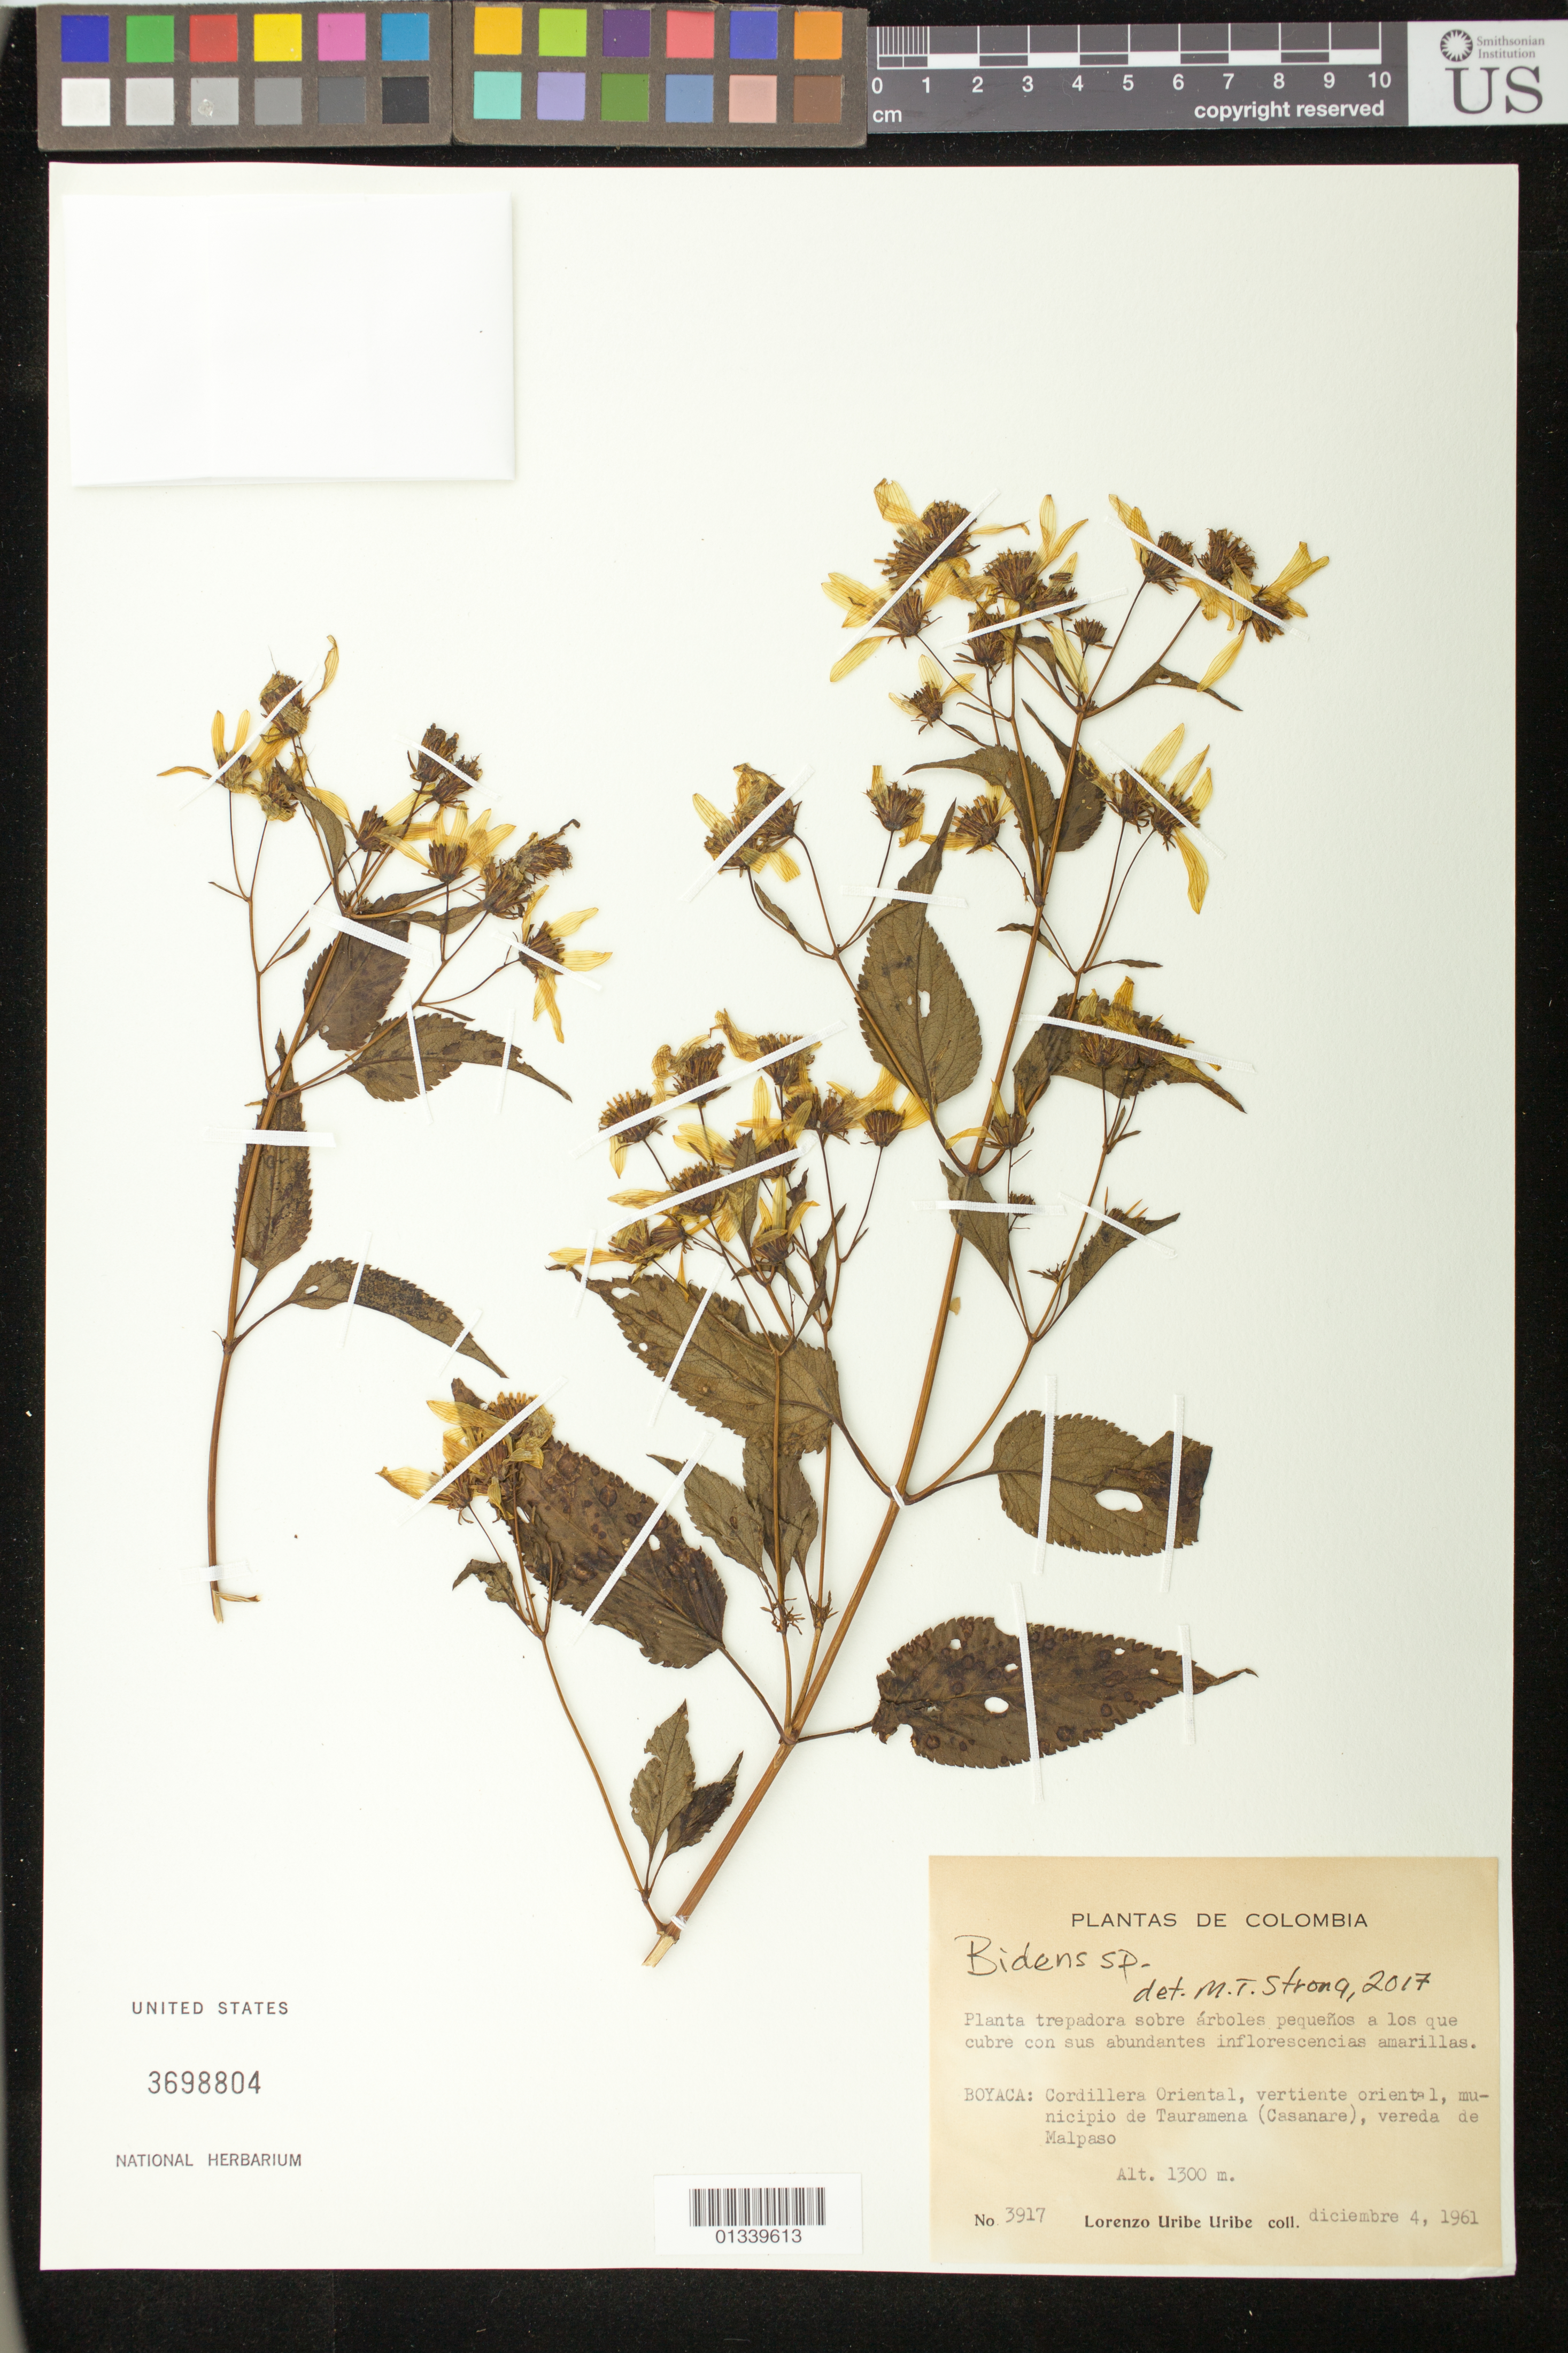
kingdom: Plantae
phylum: Tracheophyta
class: Magnoliopsida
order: Asterales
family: Asteraceae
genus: Bidens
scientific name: Bidens squarrosa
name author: Kunth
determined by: Liris Barbosa da Silva, María, (UEFS (HUEFS)), Universidade Estadual de Feira de Santana (BRAZIL)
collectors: L. Uribe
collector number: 3917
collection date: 1961-12-04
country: Colombia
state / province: Casanare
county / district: Tauramena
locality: Cordillera Oriental, vertiente criental, municipio de Tauramena (Casanare), vereda de Malpaso.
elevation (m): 1300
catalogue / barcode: US 3698804